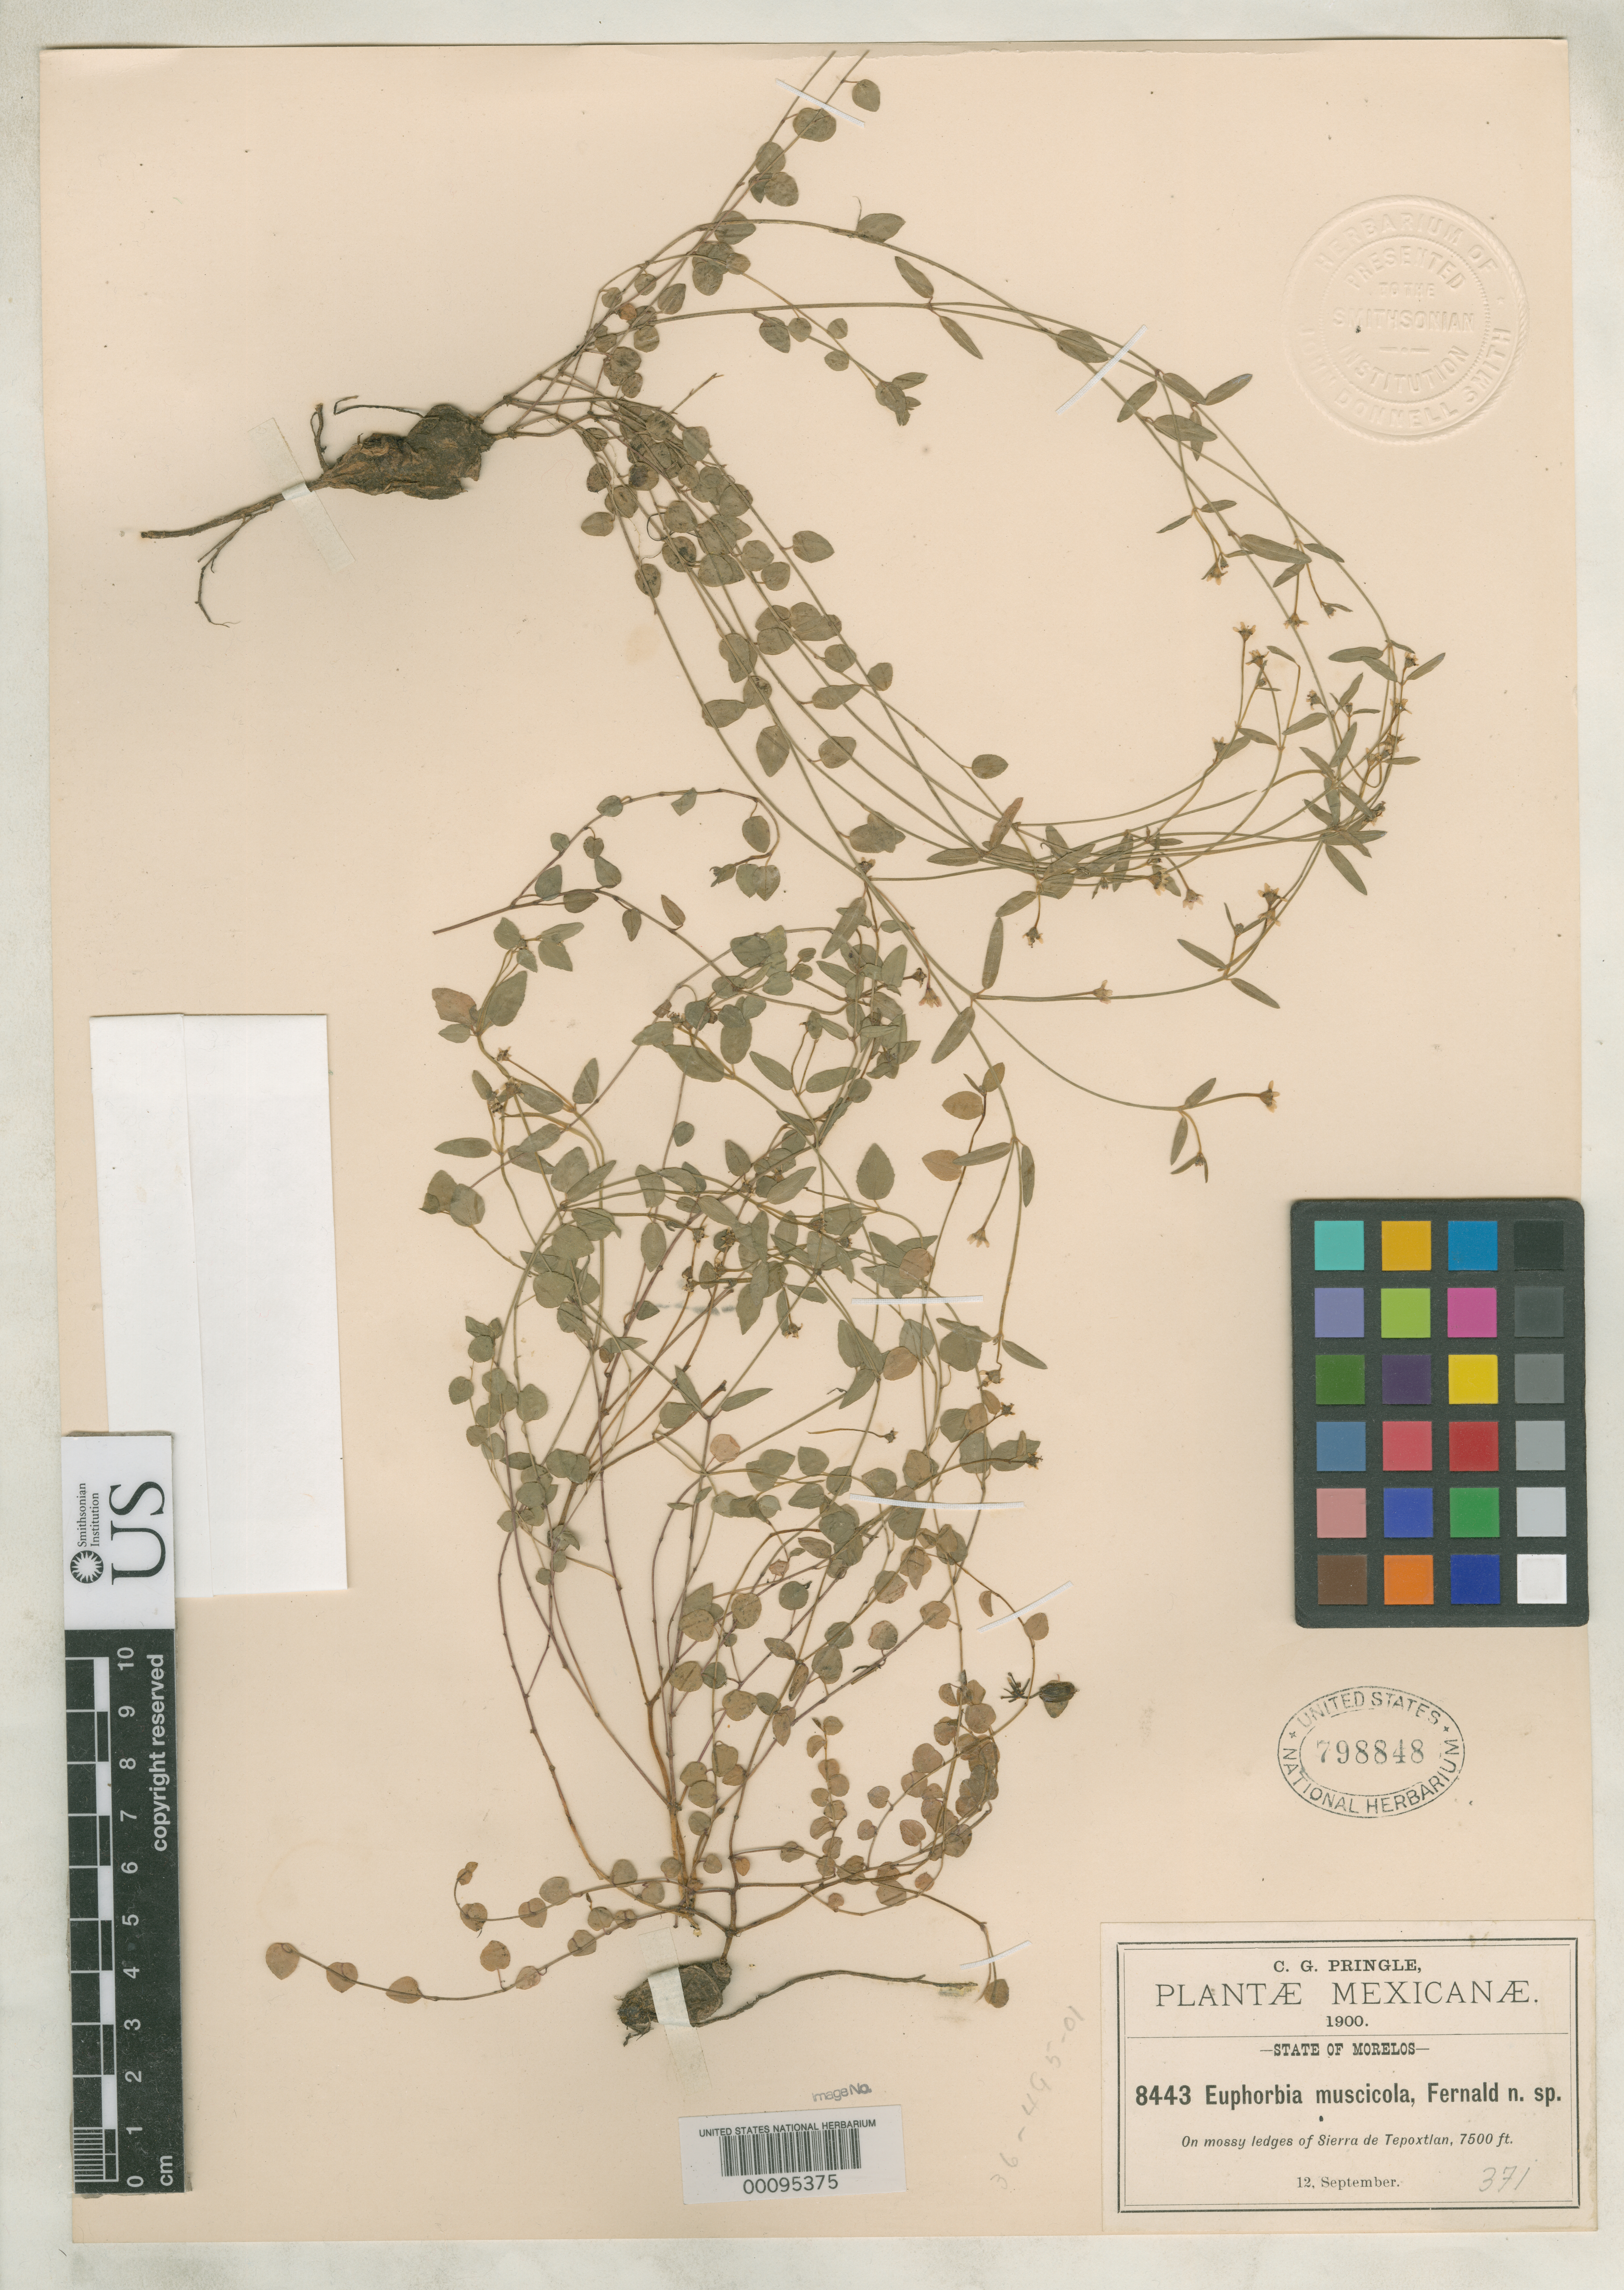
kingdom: Plantae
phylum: Tracheophyta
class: Magnoliopsida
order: Malpighiales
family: Euphorbiaceae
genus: Euphorbia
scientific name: Euphorbia muscicola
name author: Fernald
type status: Isotype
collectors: C. G. Pringle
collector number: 8443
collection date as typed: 12 Sep 1900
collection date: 1900-09-12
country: Mexico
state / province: Morelos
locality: Sierra de Tepoxtlan.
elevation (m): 2310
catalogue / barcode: US 798848